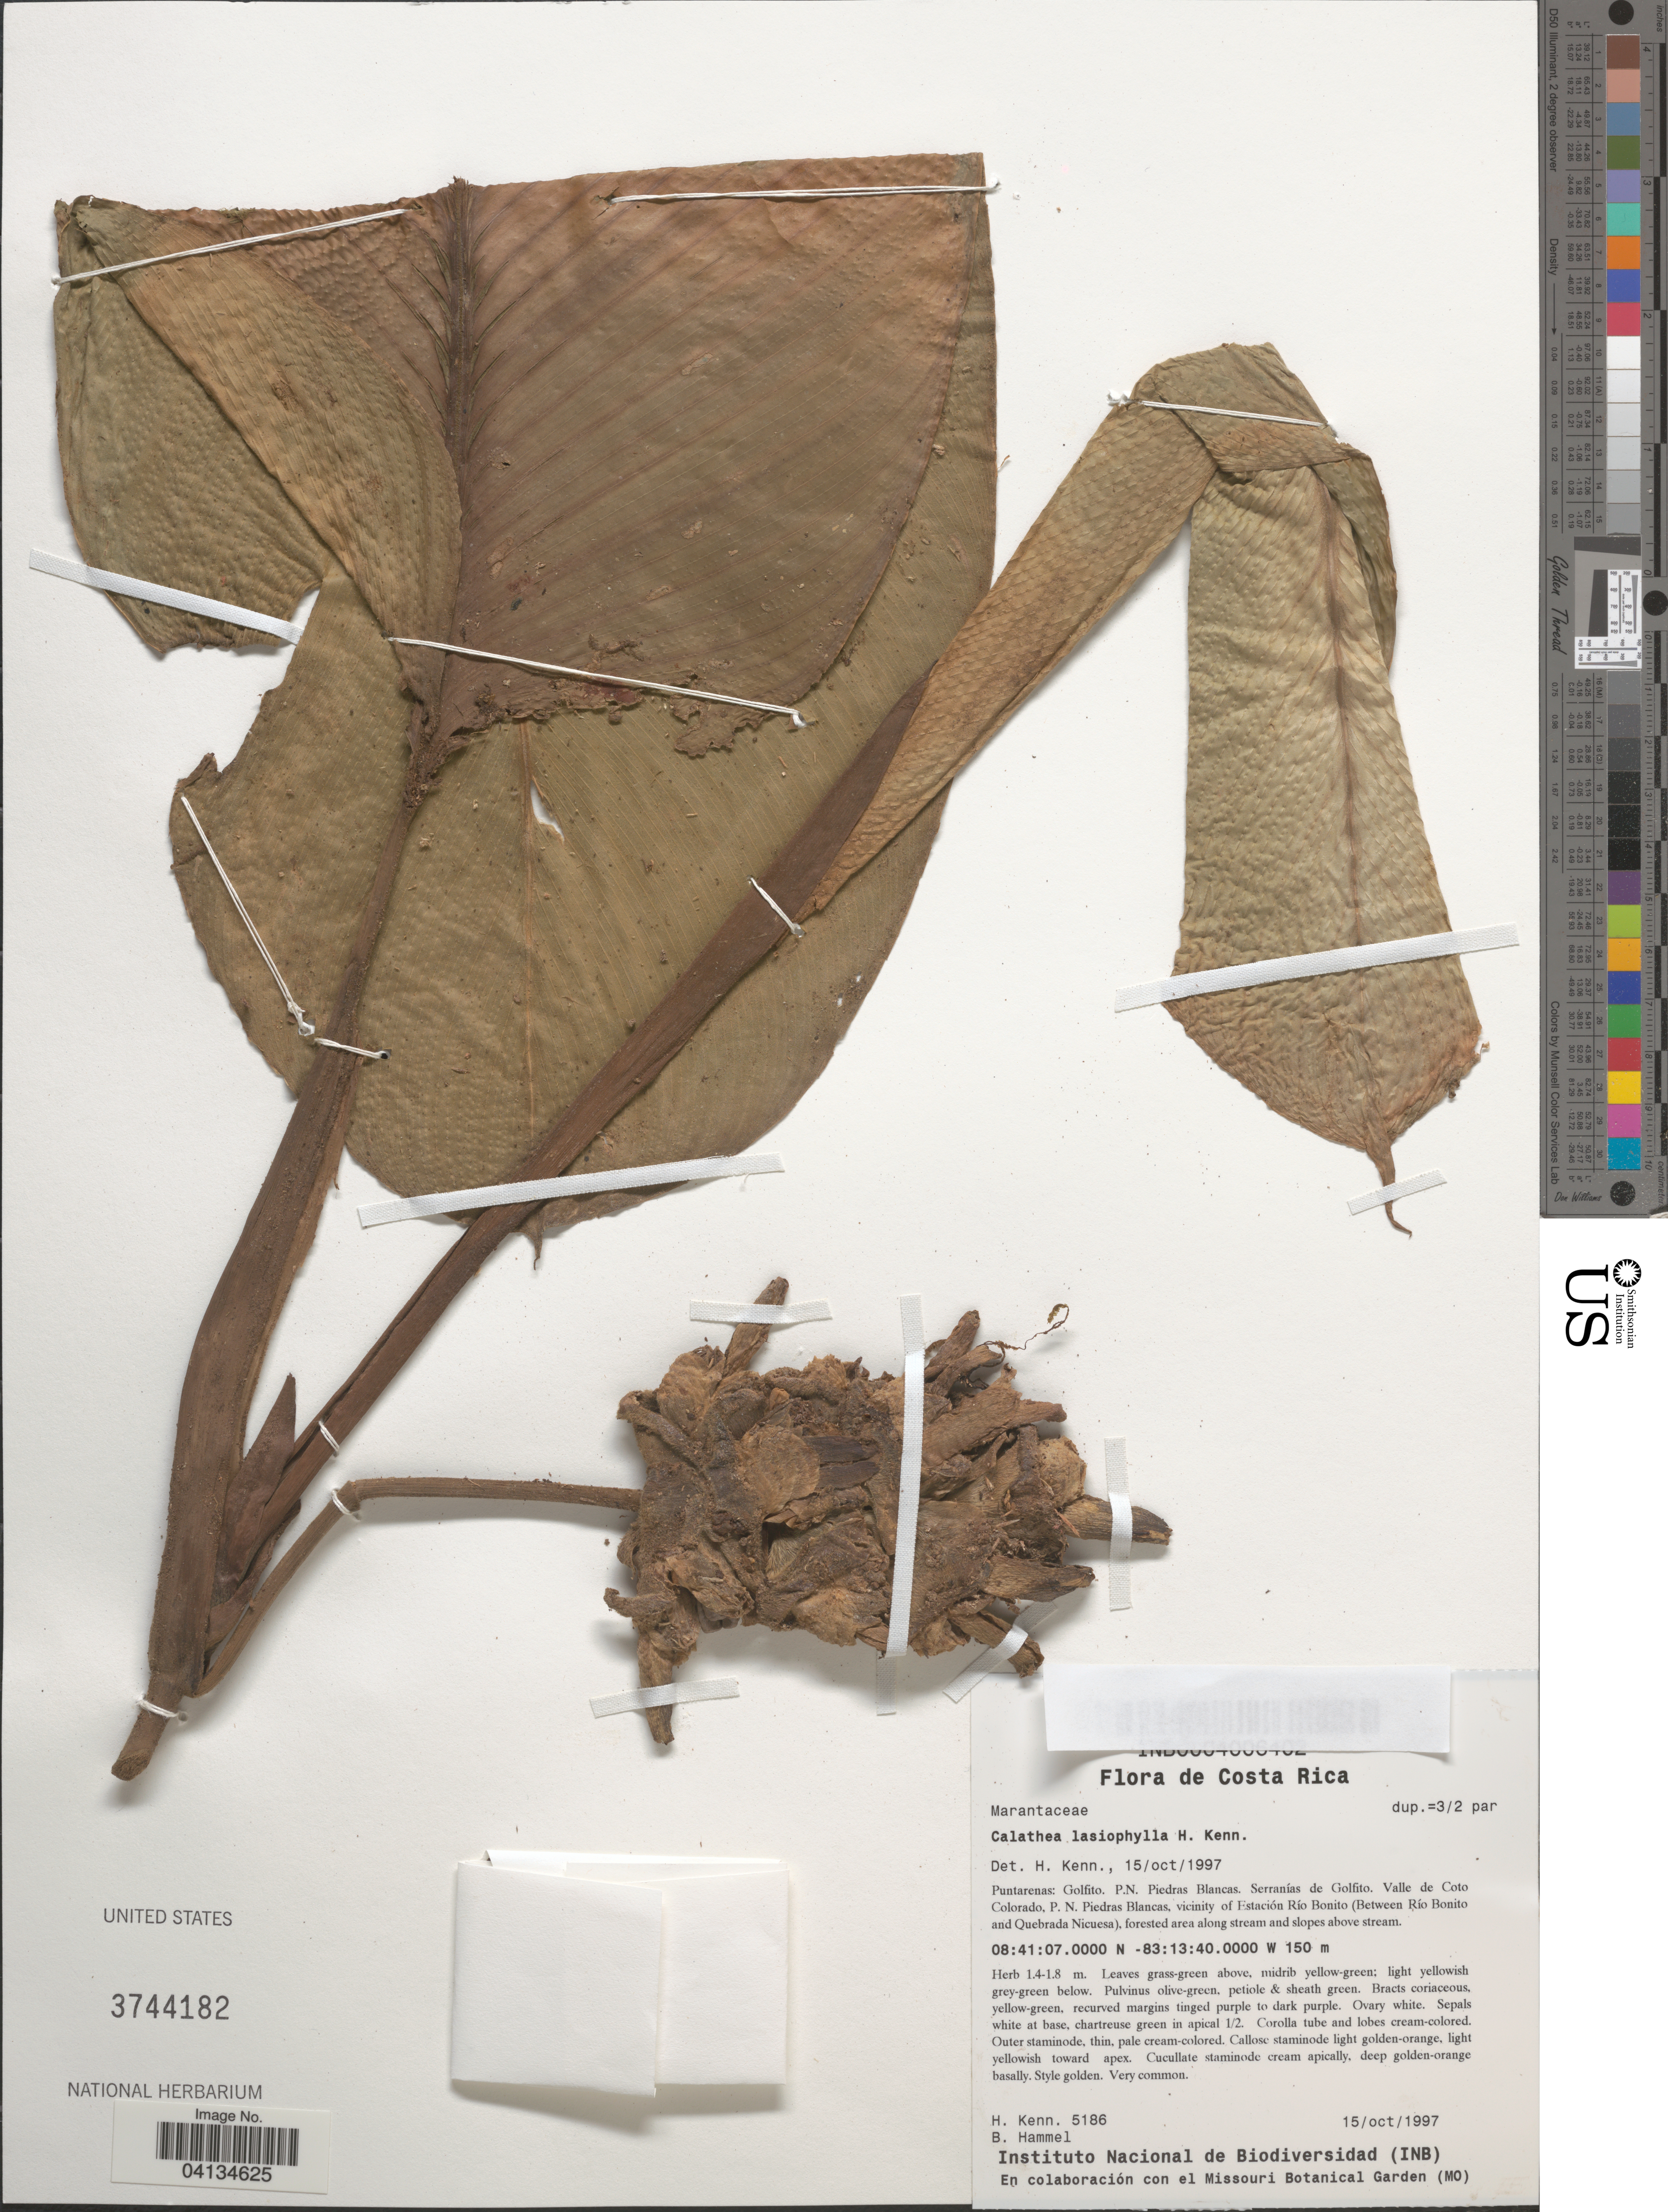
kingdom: Plantae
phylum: Tracheophyta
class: Liliopsida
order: Zingiberales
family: Marantaceae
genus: Calathea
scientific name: Calathea lasiophylla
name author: H. Kenn.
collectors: H. Kenn. & B. Hammel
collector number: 5186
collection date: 1997-10-15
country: Costa Rica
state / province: Puntarenas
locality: Golfito. P.N. Piedras Blancas. Serranías de Golfito. Valle de Coto Colorado, P.N. Piedras Blancas, vicinity of Estación Río Bonito (Between Río Bonito and Quebrada Nicuesa).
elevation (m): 150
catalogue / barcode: US 3744182